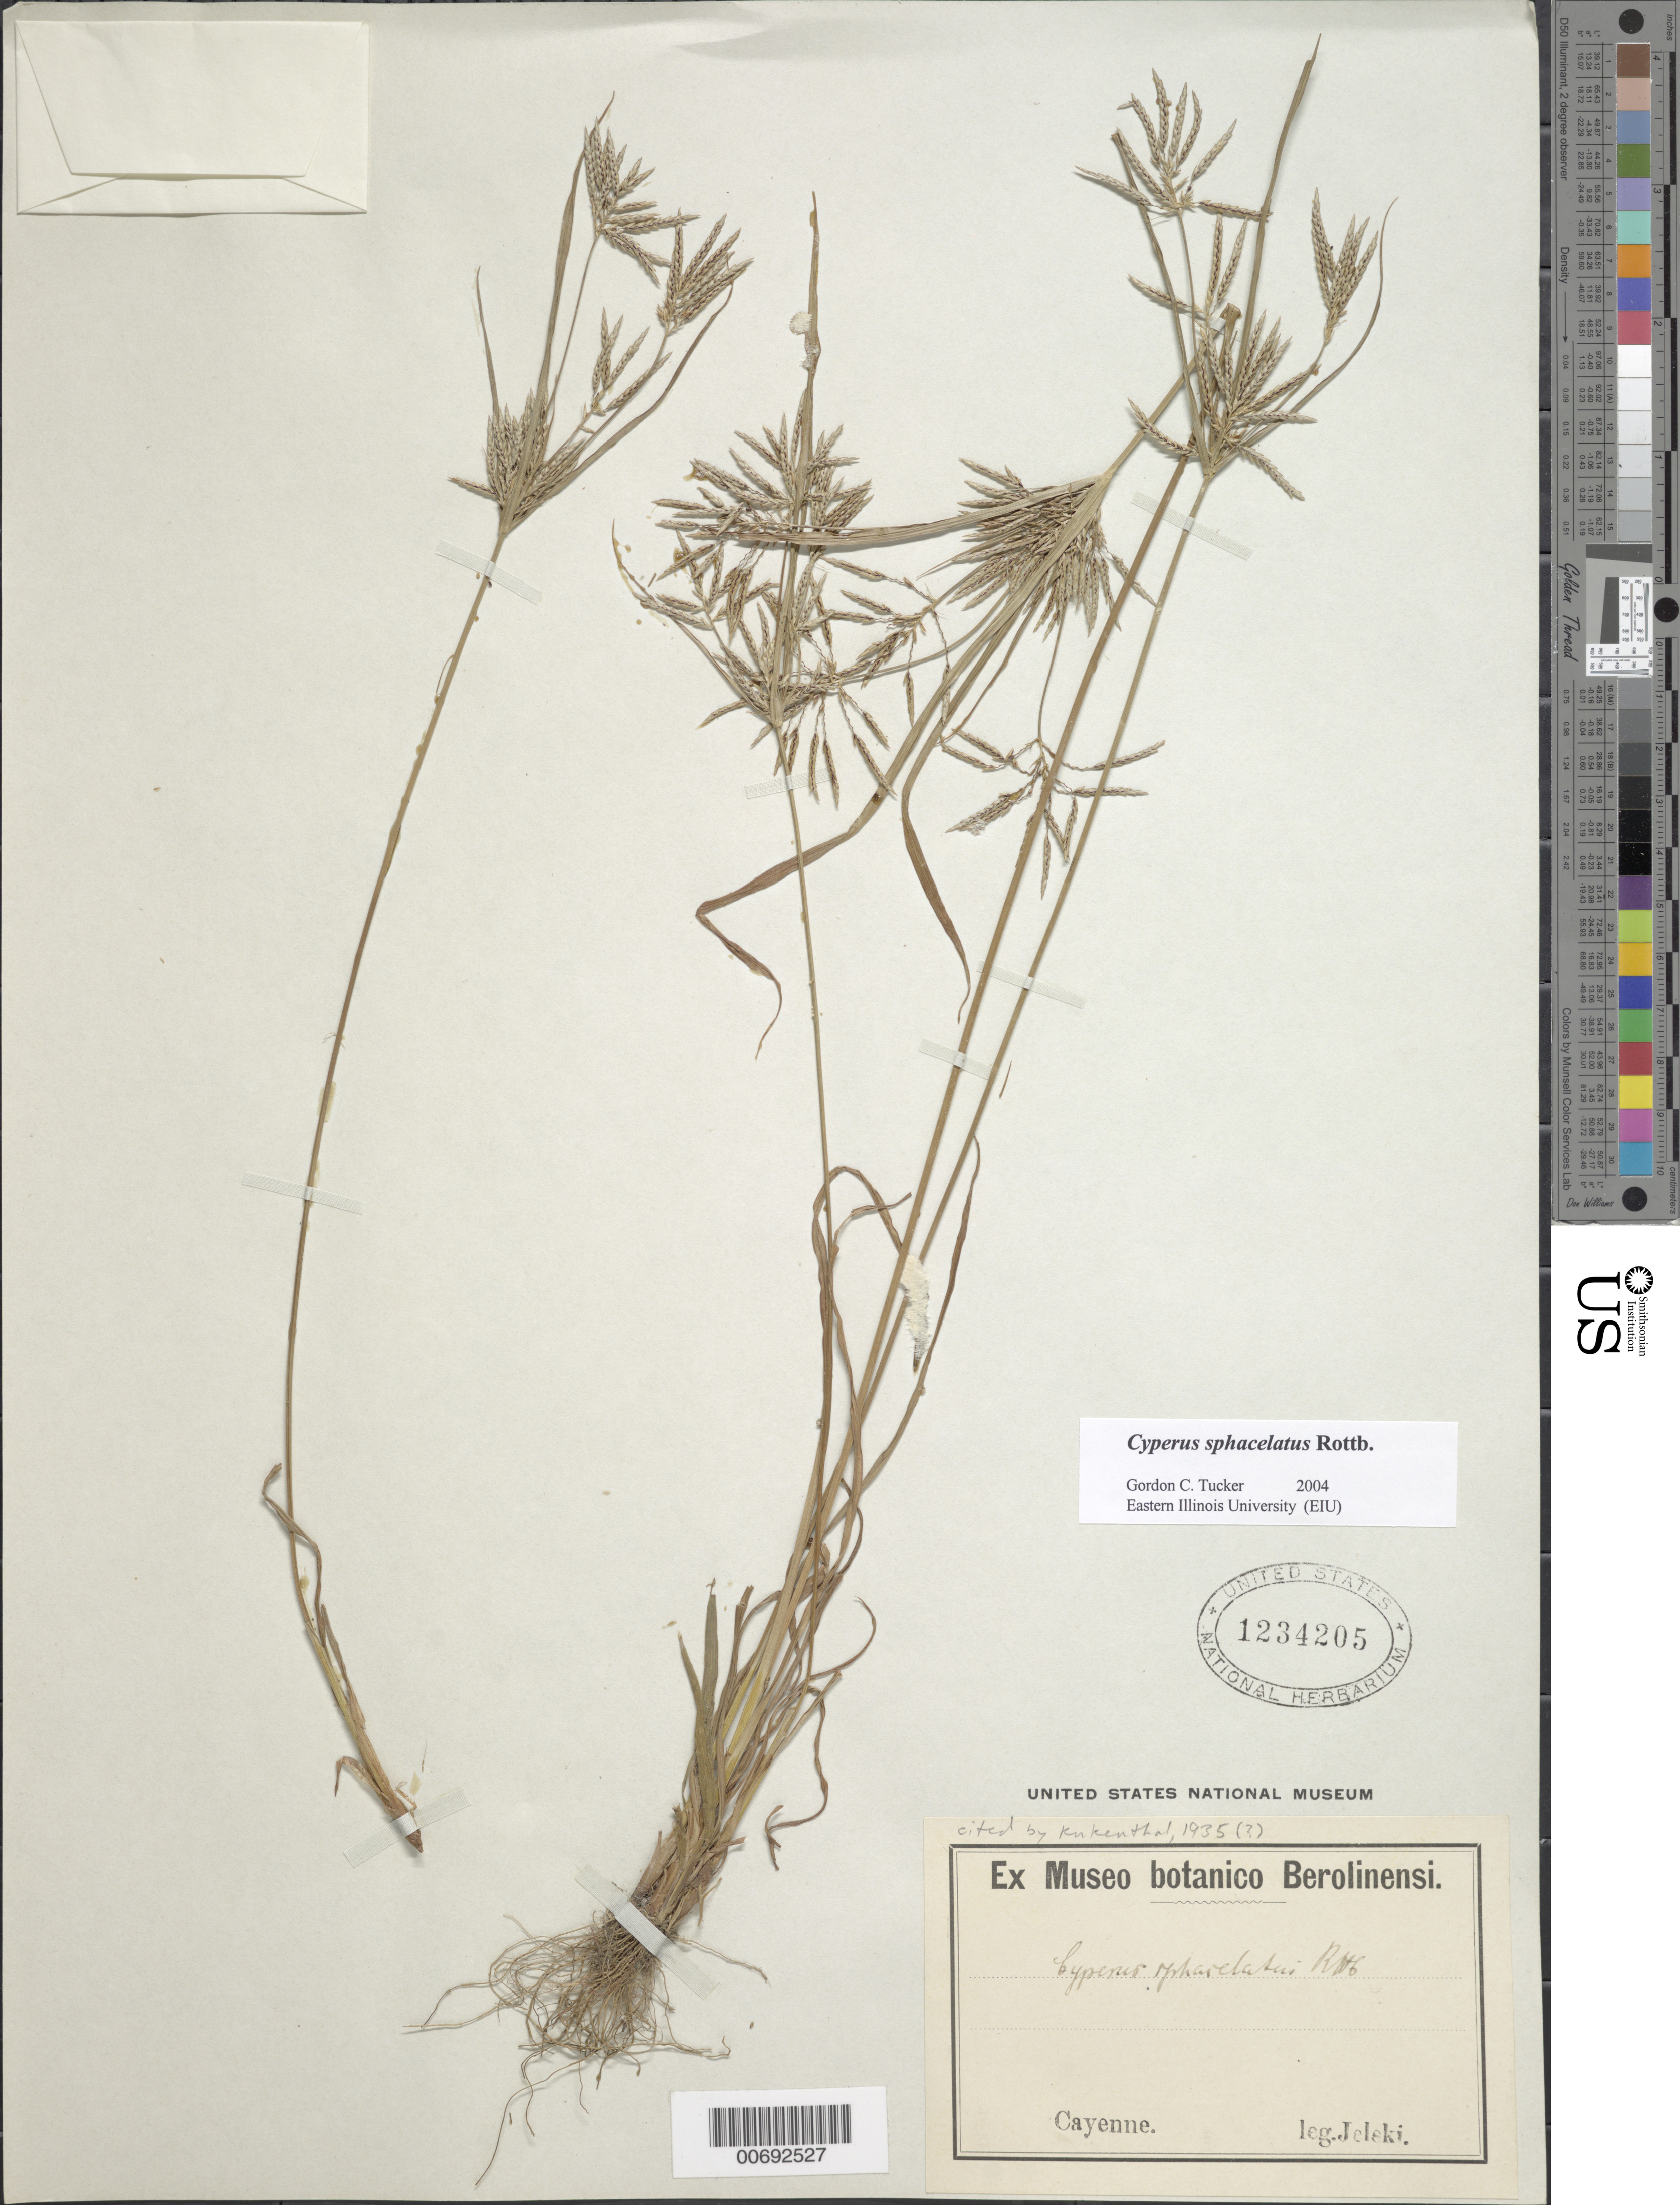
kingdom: Plantae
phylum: Tracheophyta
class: Liliopsida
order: Poales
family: Cyperaceae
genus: Cyperus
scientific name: Cyperus sphacelatus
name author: Rottb.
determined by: Tucker, G. C.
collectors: H. Jelski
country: French Guiana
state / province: Cayenne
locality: Cayenne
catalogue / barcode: US 1234205